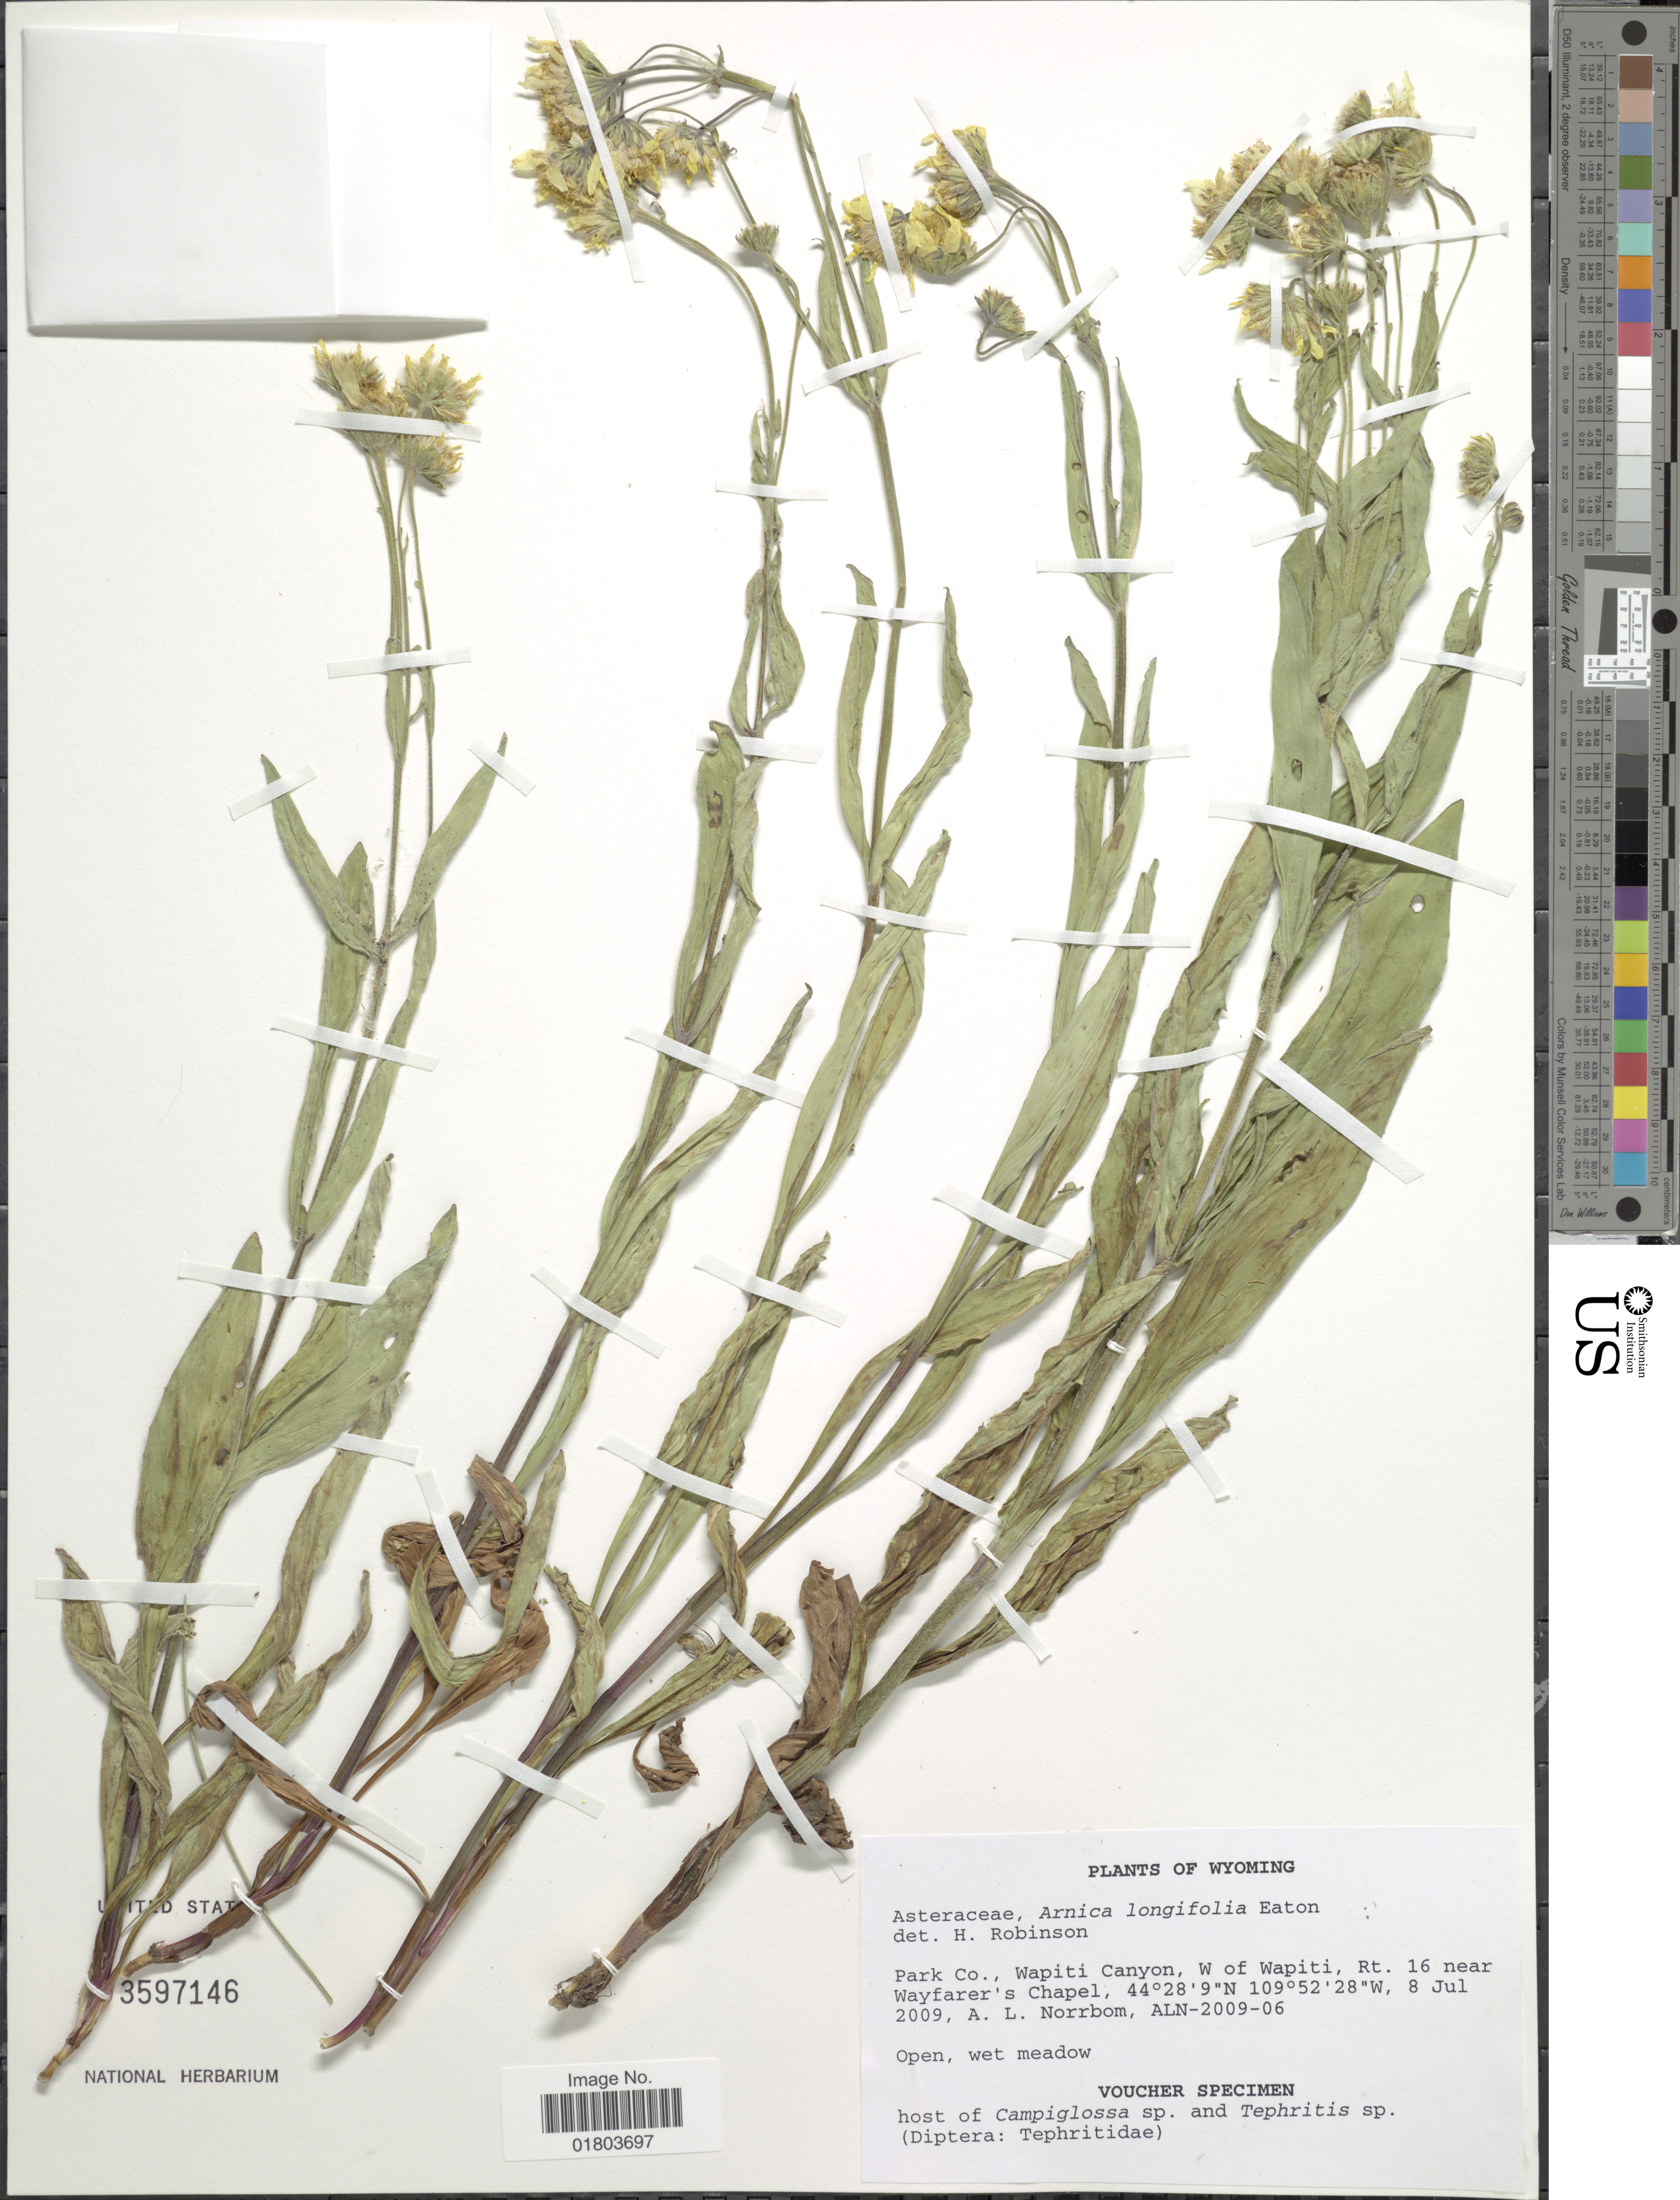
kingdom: Plantae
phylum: Tracheophyta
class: Magnoliopsida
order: Asterales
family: Asteraceae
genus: Arnica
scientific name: Arnica longifolia subsp. genuina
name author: Maguire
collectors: A. L. Norrbom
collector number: ALN-2009-06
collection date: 2009-07-08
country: United States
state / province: Wyoming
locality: Park Co., Wapiti Canyon, W of Wapiti, Rt. 16 near Wayfarer's Chapel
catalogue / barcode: US 3597146